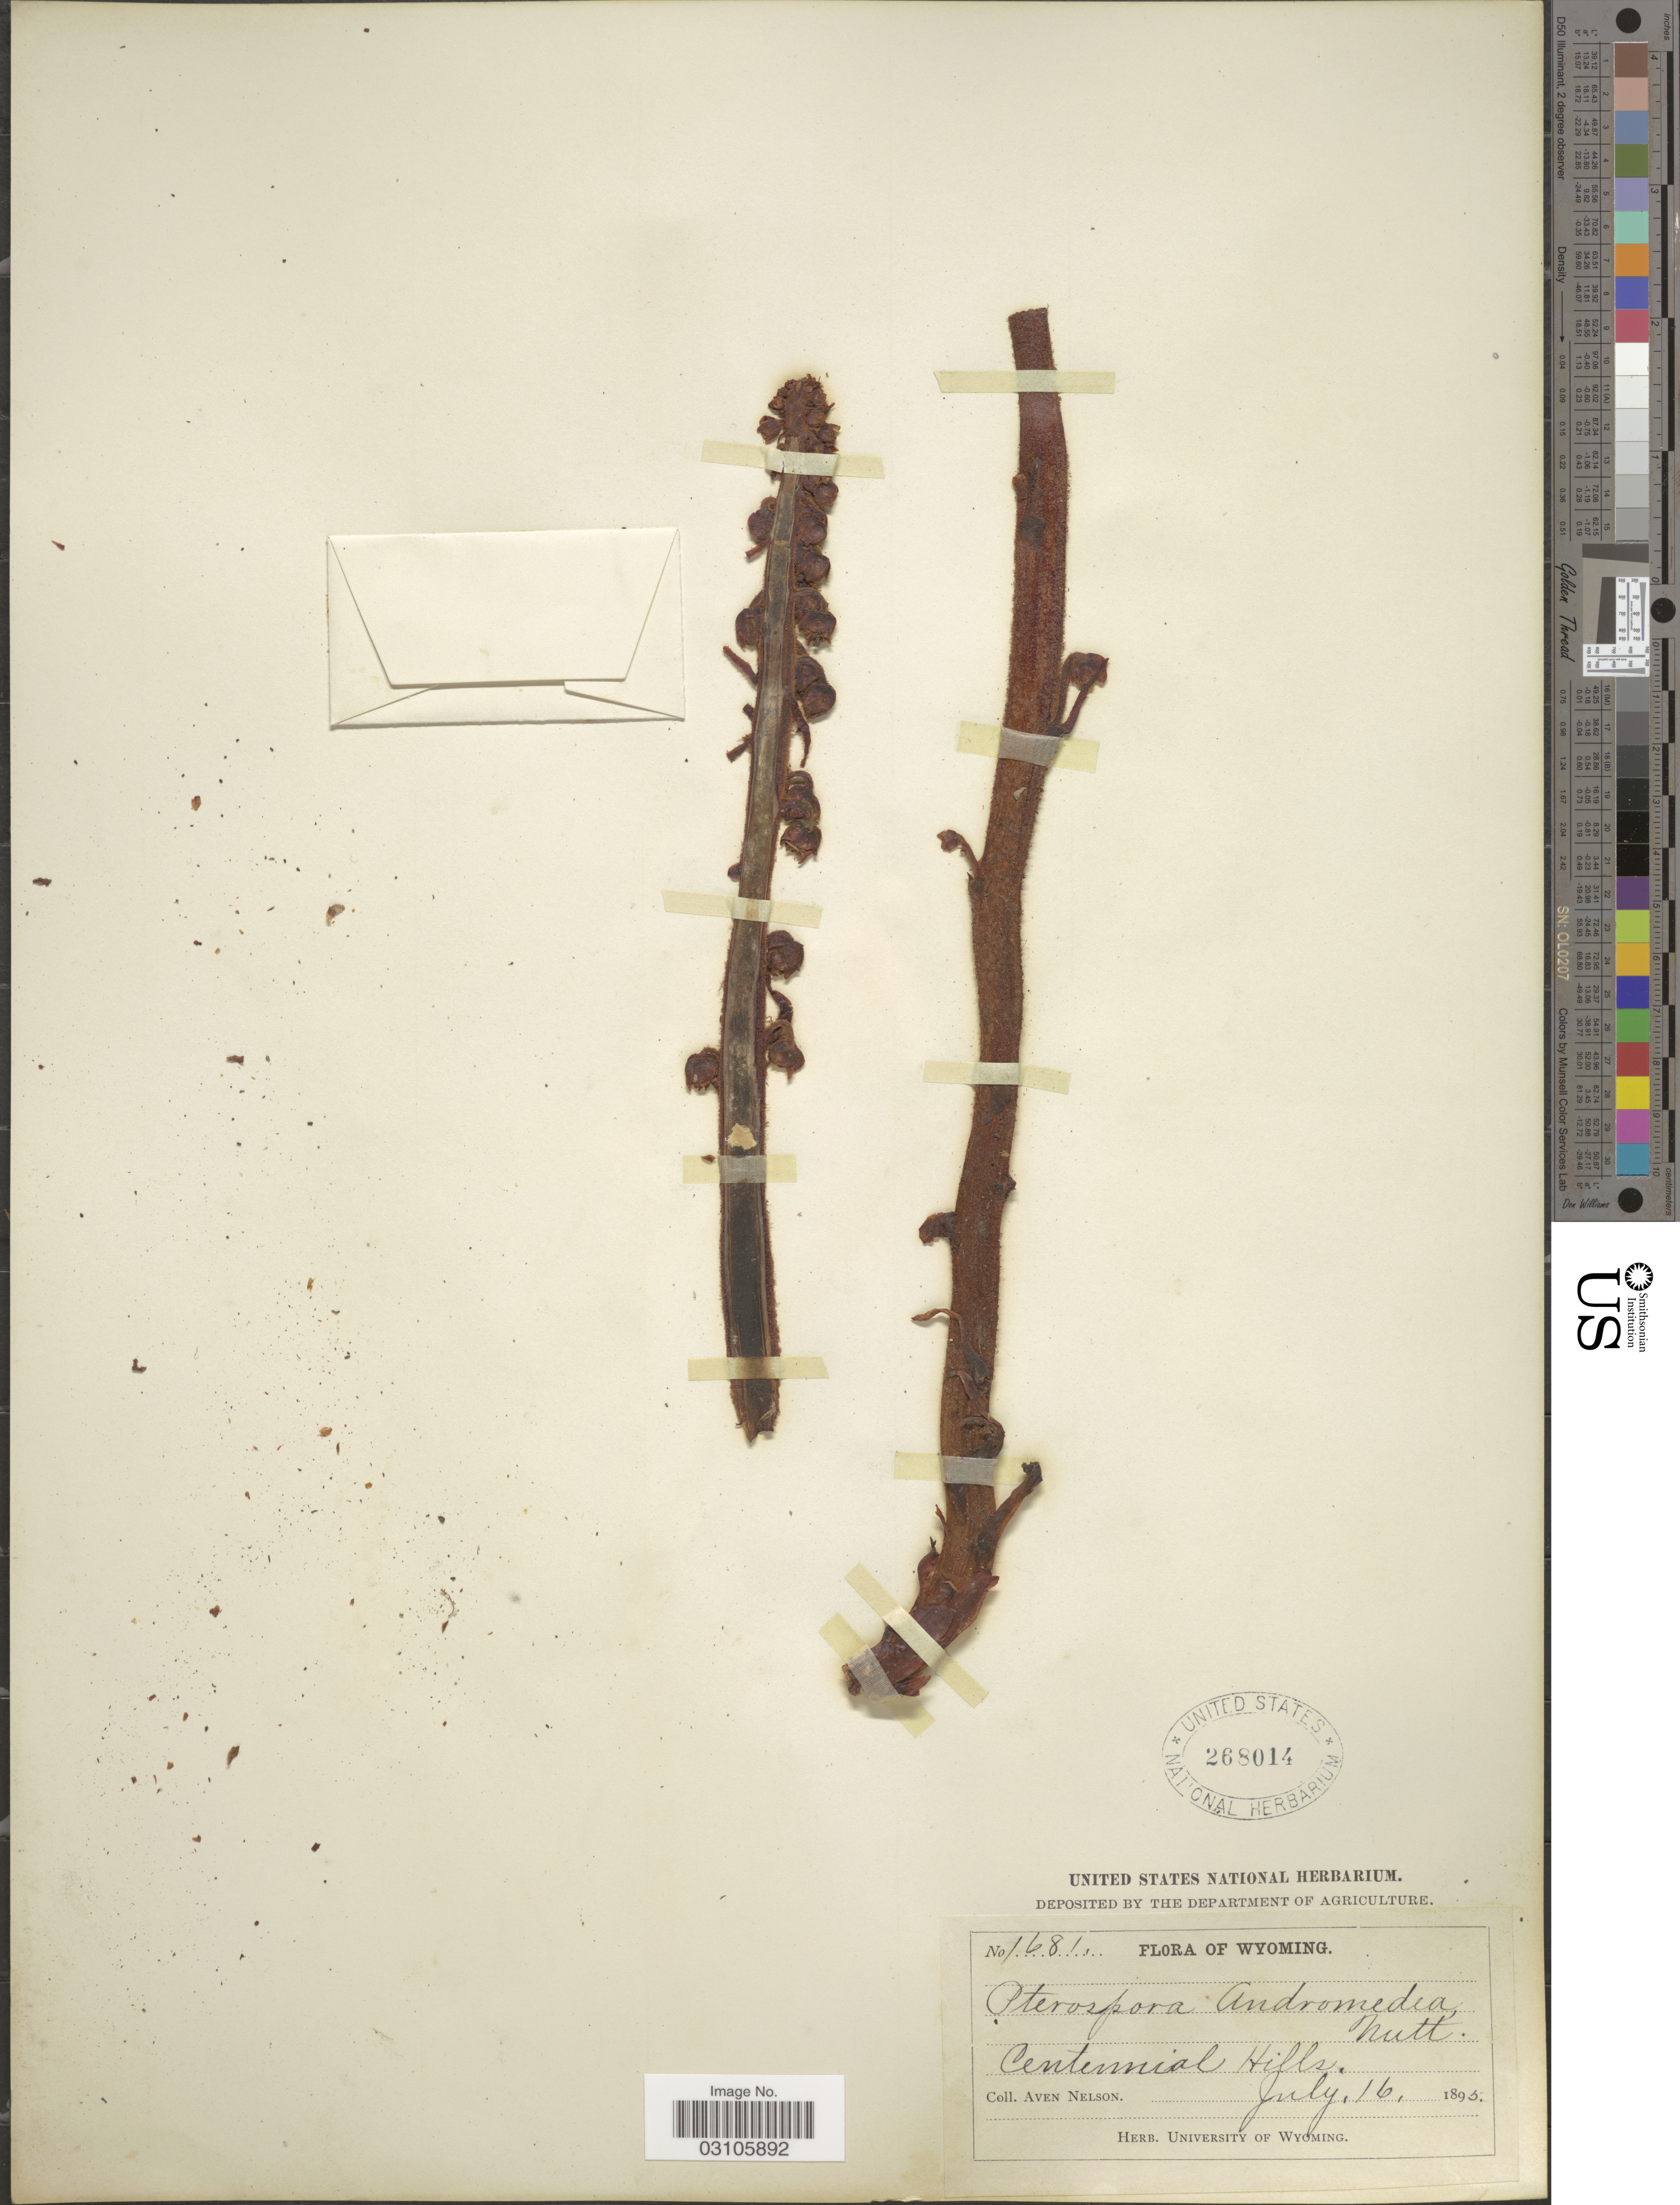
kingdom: Plantae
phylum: Tracheophyta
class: Magnoliopsida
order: Ericales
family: Ericaceae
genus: Pterospora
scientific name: Pterospora andromedea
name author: Nutt.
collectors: A. Nelson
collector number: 1681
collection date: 1895-07-16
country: United States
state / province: Wyoming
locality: Centennial Hills.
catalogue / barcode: US 268014